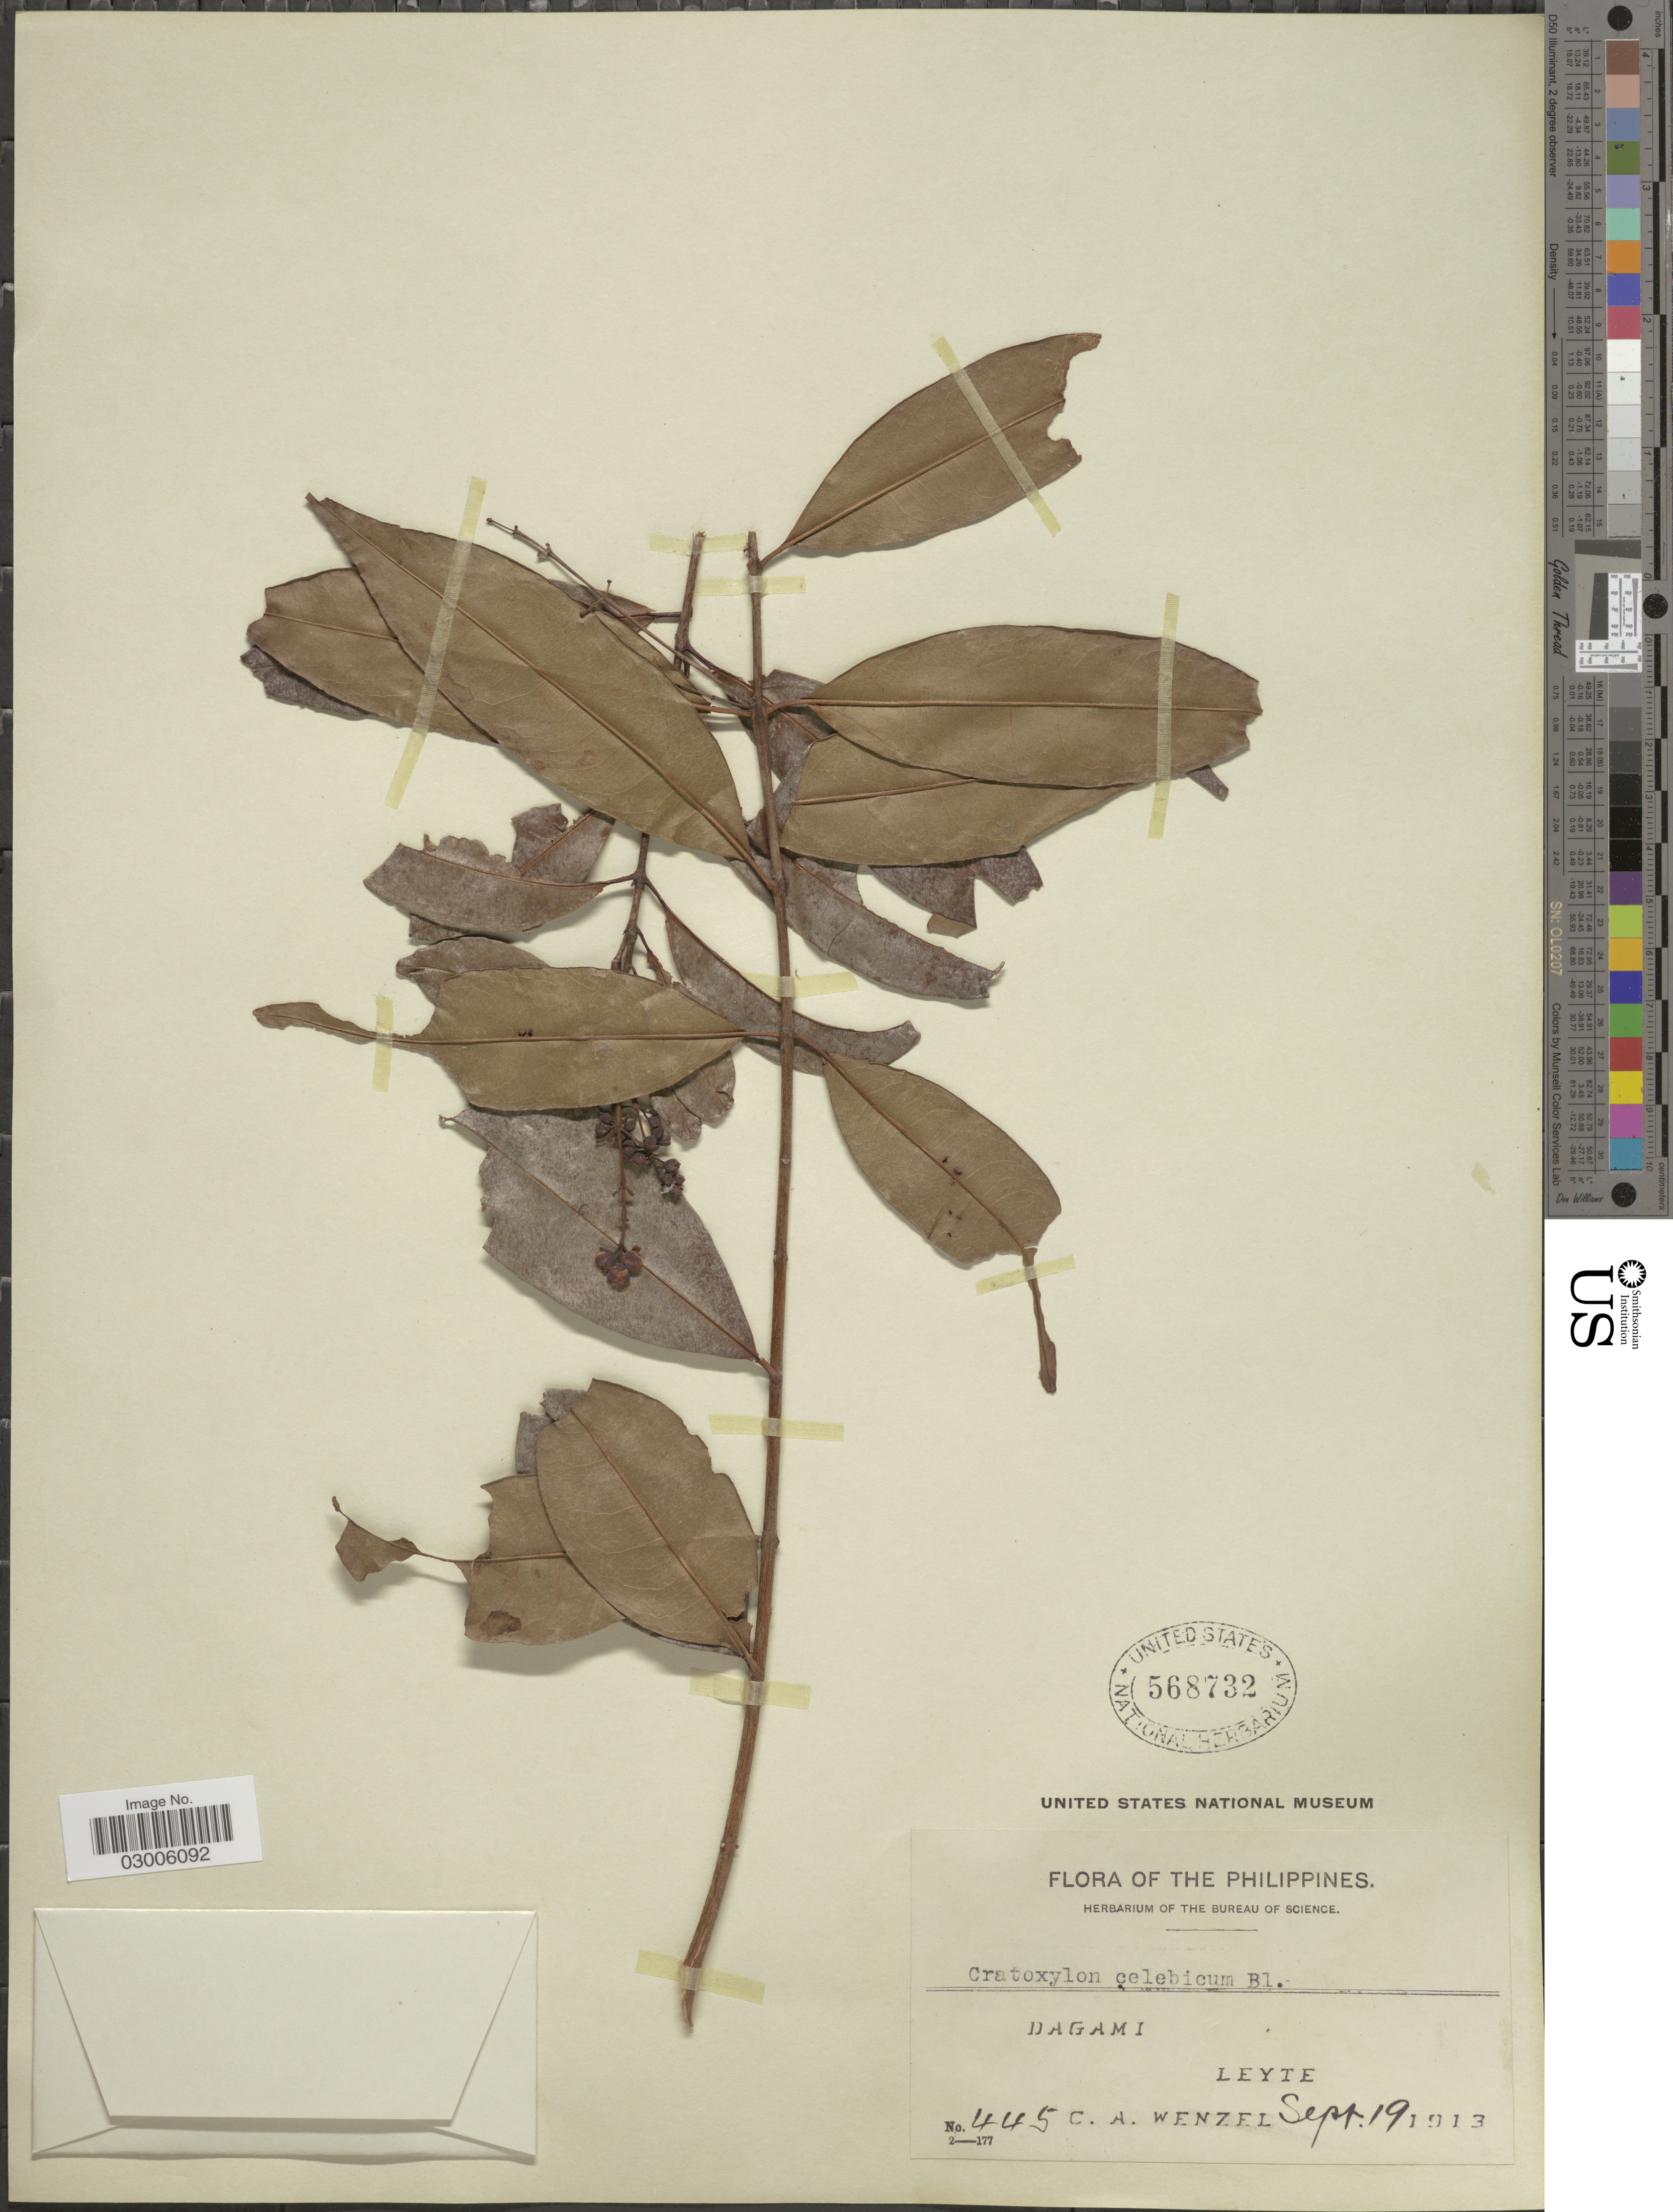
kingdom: Plantae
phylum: Tracheophyta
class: Magnoliopsida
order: Malpighiales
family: Hypericaceae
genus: Cratoxylum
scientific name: Cratoxylum celebicum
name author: Blume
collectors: C. Wenzel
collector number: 445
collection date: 1913-09-19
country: Philippines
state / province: Eastern Visayas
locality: Dagami. Leyte.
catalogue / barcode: US 568732